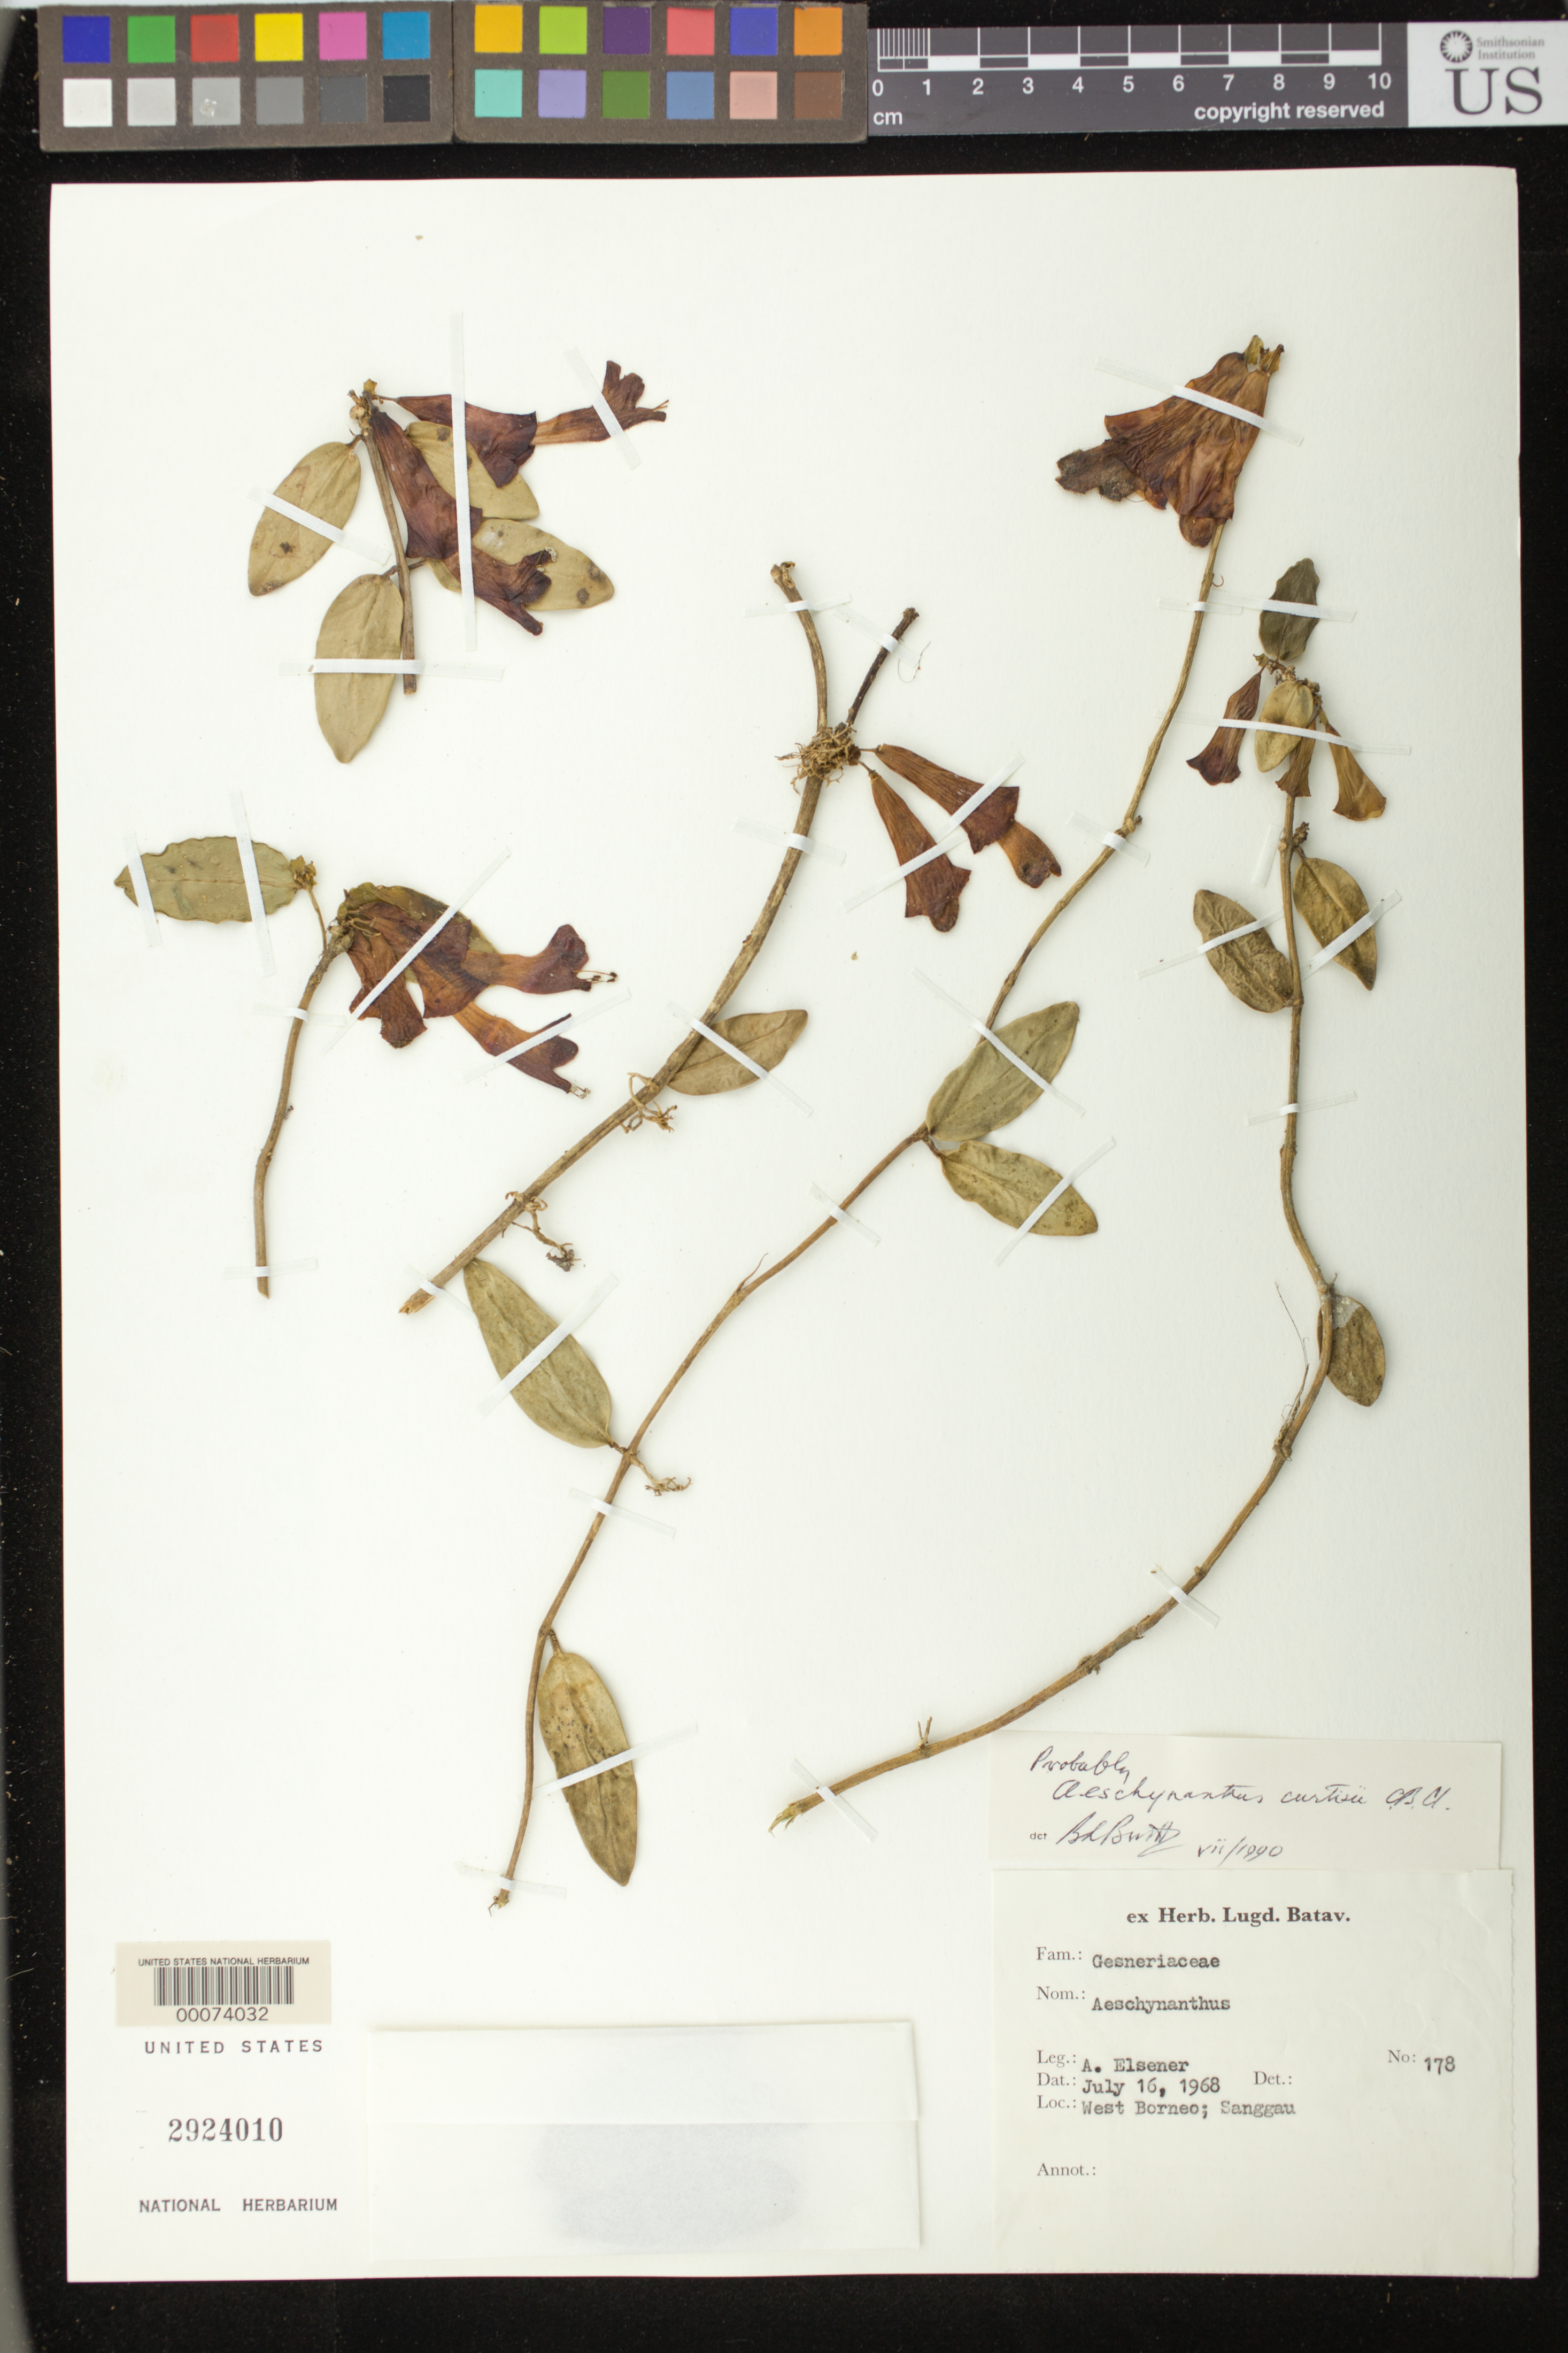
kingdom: Plantae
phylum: Tracheophyta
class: Magnoliopsida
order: Lamiales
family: Gesneriaceae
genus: Aeschynanthus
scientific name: Aeschynanthus sp.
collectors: A. Elsener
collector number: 178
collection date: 1968-07-16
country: Indonesia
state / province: Kalimantan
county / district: Kalimantan Barat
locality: West Borneo; Sanggau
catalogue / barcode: US 2924010